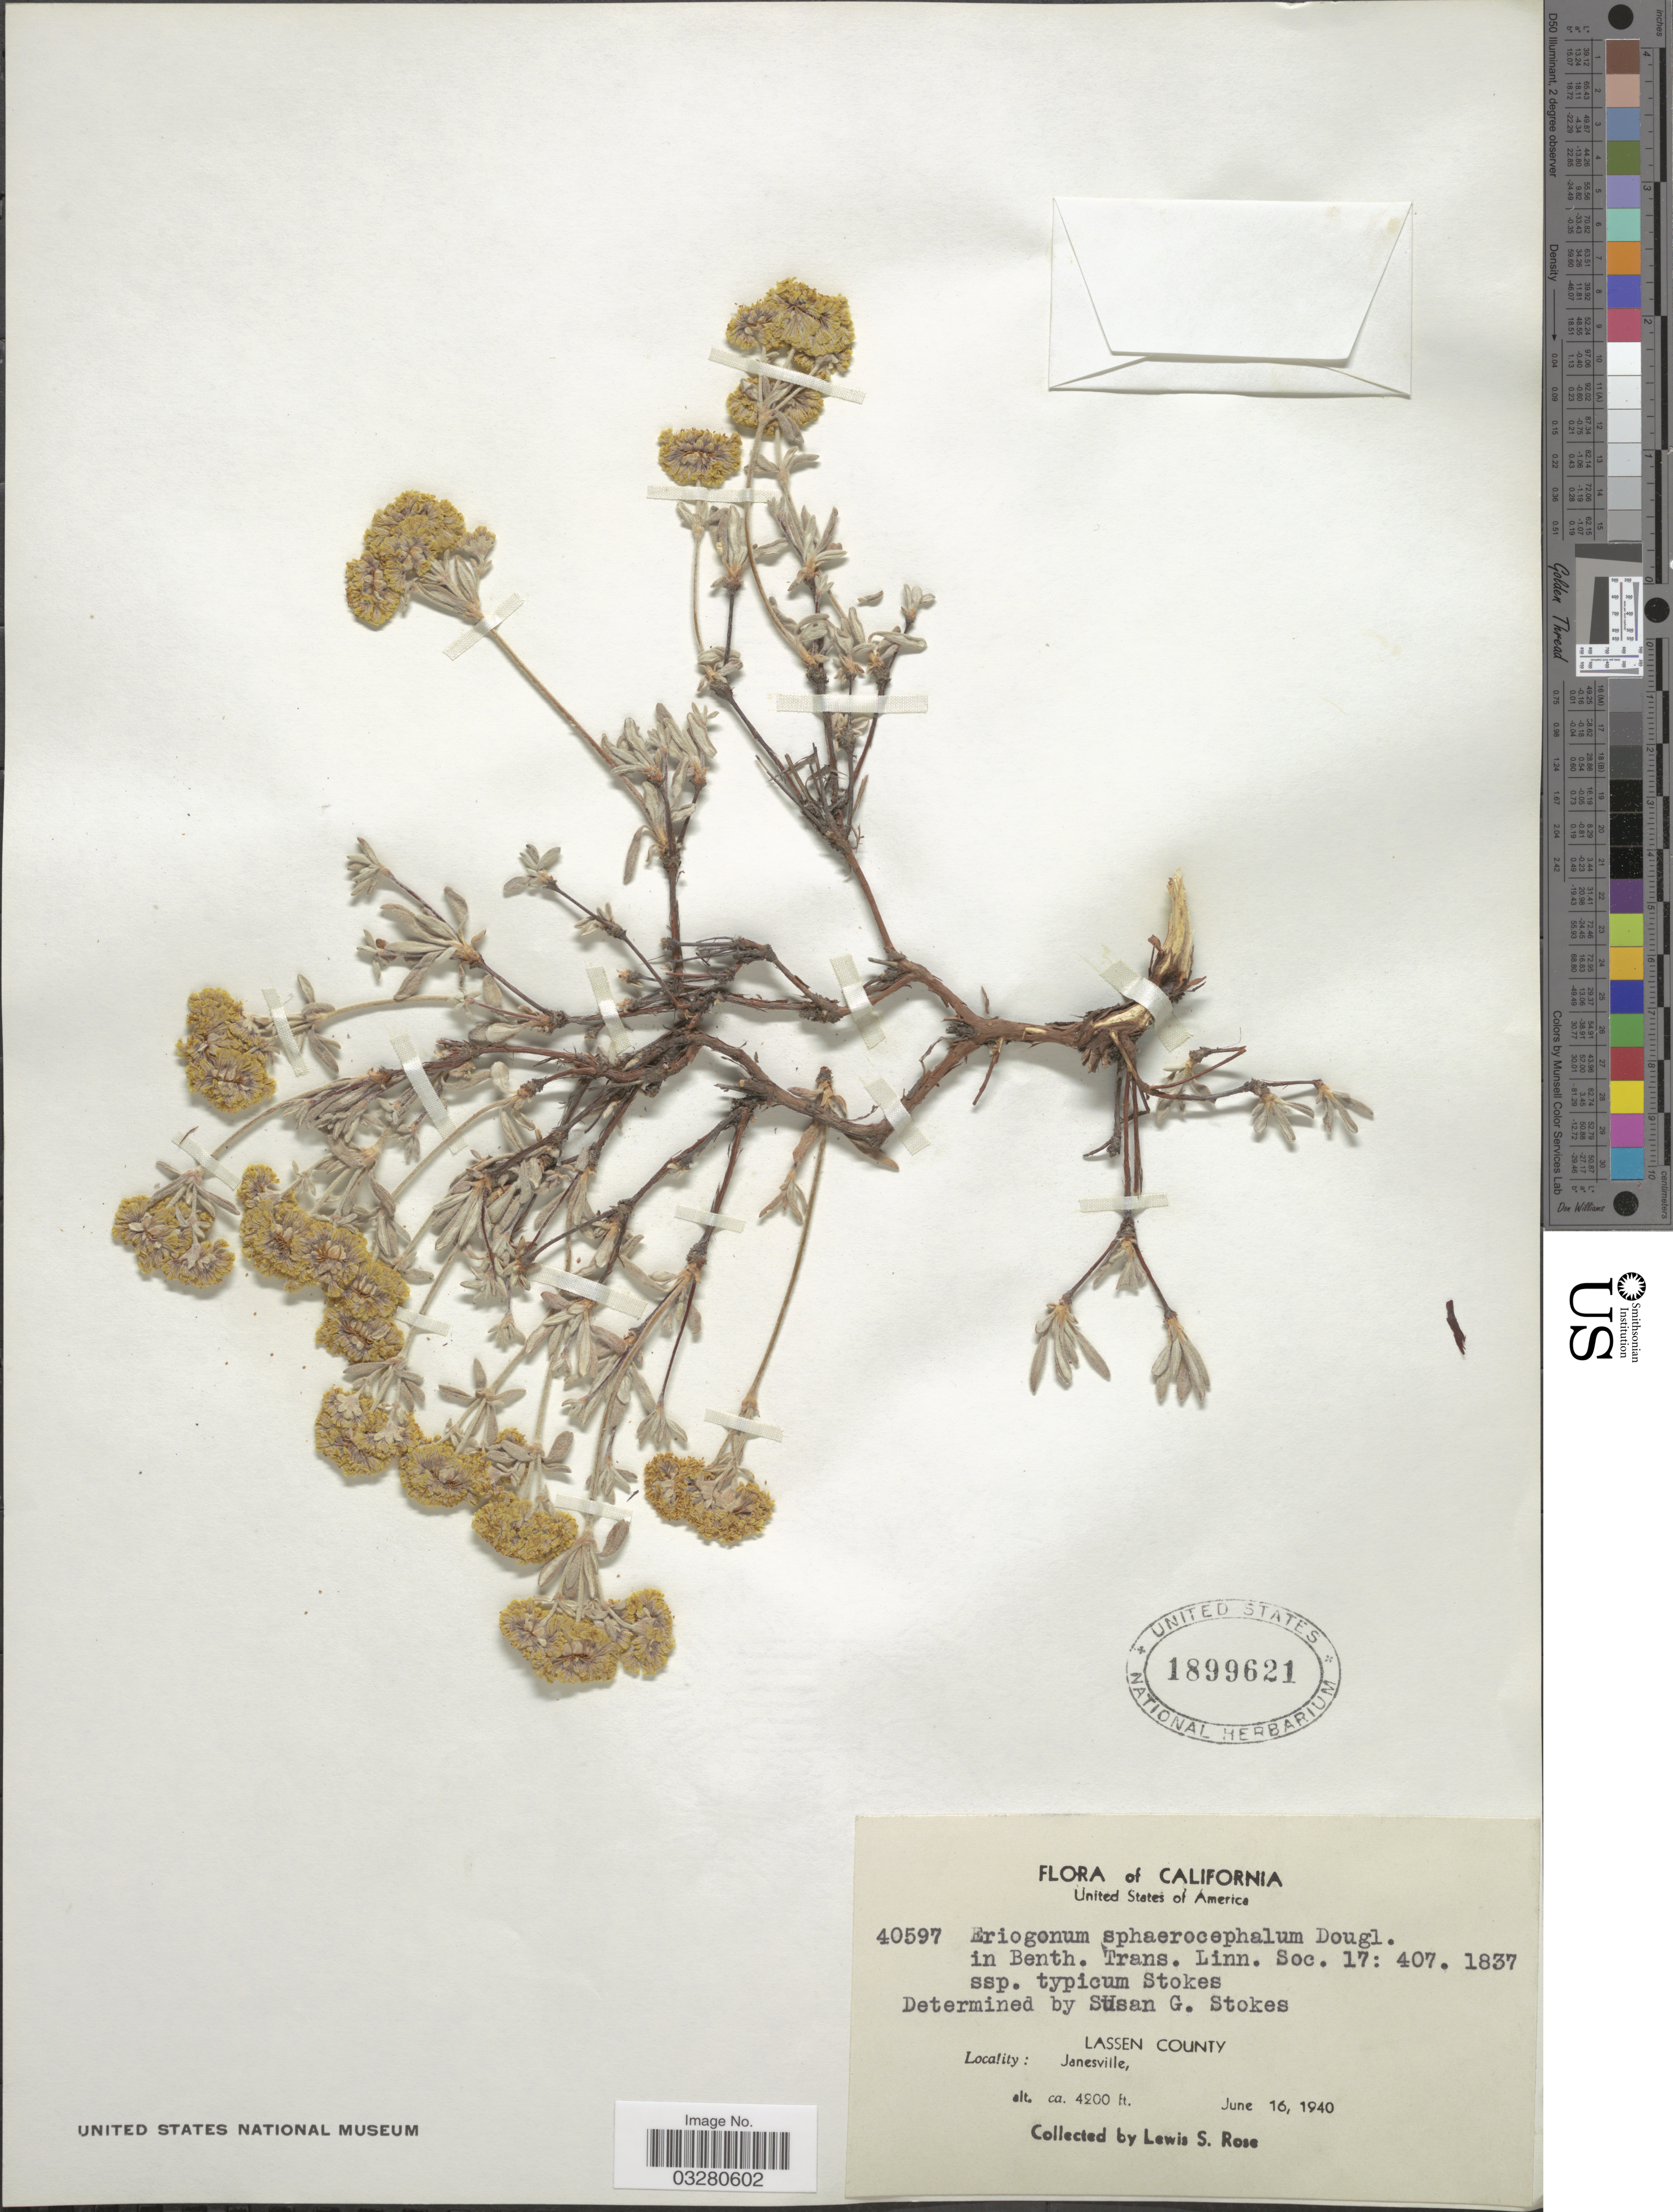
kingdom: Plantae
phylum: Tracheophyta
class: Magnoliopsida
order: Caryophyllales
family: Polygonaceae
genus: Eriogonum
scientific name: Eriogonum sphaerocephalum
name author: Benth. & Douglas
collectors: L. S. Rose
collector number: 40597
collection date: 1940-06-16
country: United States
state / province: California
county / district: Lassen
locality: Janesville, Lassen County.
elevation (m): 1280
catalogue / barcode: US 1899621